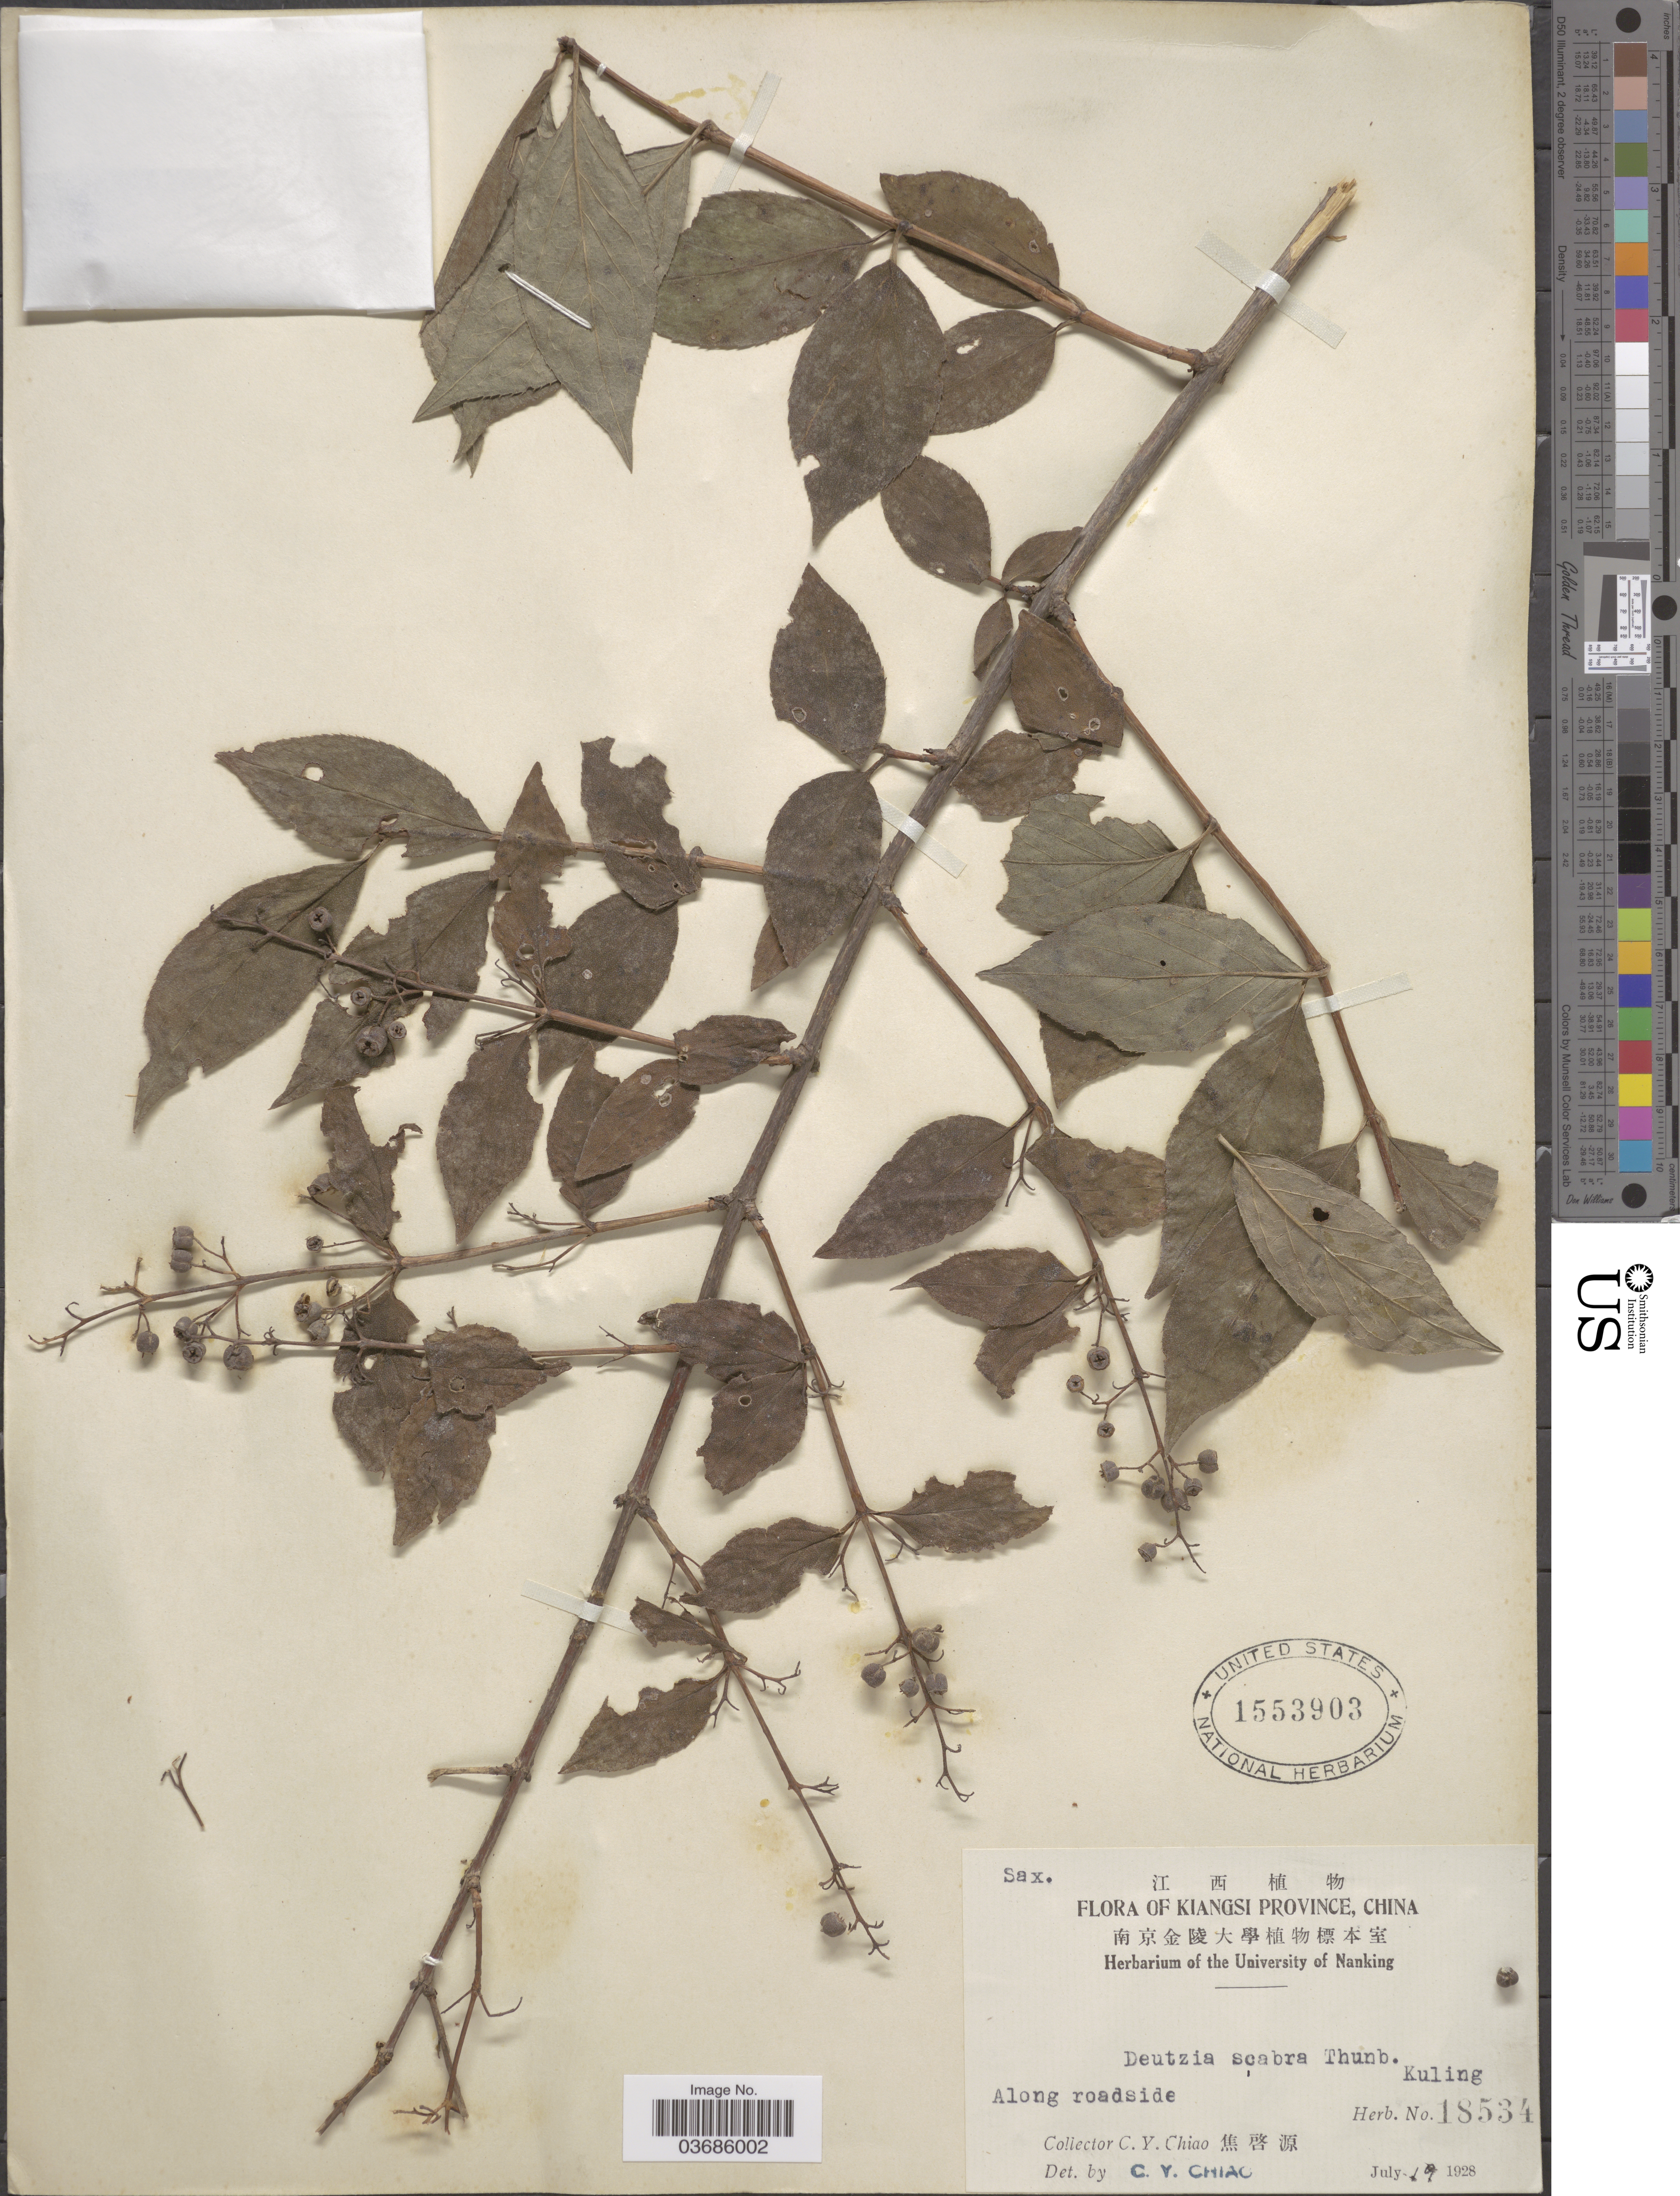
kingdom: Plantae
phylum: Tracheophyta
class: Magnoliopsida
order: Cornales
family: Hydrangeaceae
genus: Deutzia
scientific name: Deutzia scabra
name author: Thunb.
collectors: C. Y. Chiao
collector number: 18534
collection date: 1928-07-19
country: China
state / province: Jiangxi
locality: Kiangsi Province. Kuling.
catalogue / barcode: US 1553903